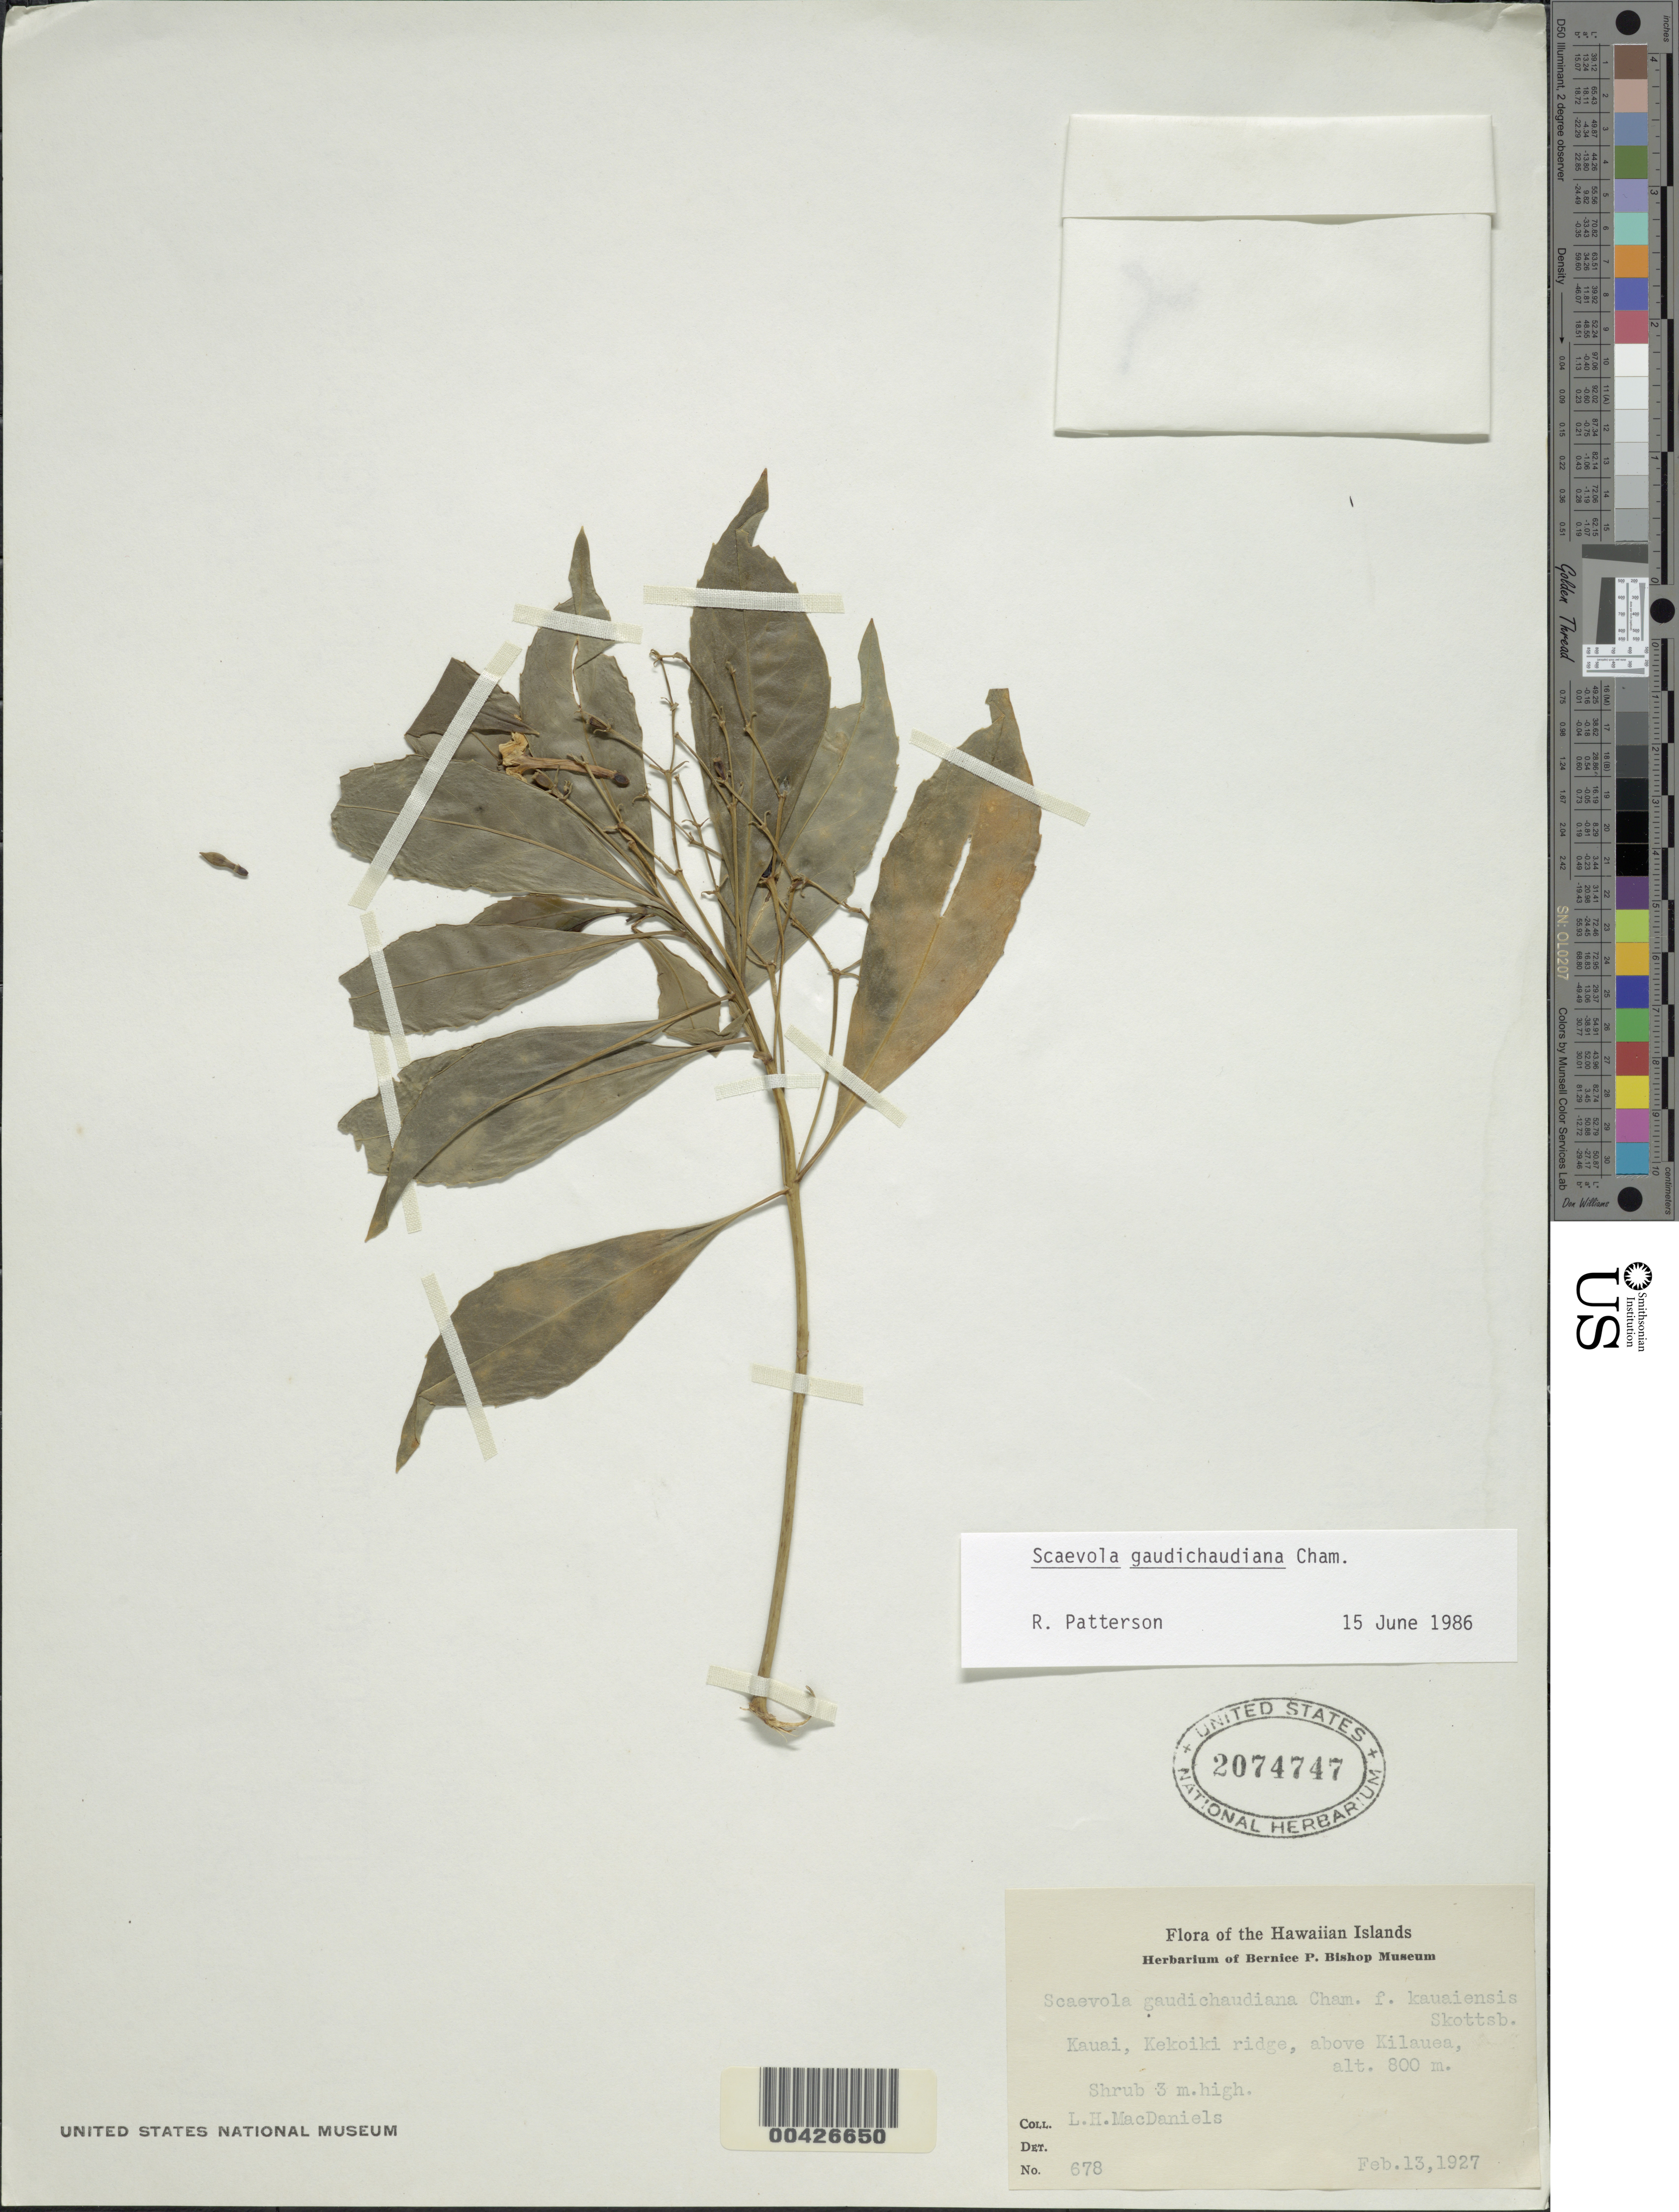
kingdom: Plantae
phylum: Tracheophyta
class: Magnoliopsida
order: Asterales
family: Goodeniaceae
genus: Scaevola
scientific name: Scaevola gaudichaudiana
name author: Cham.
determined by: Patterson, P.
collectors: L. MacDaniels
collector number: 678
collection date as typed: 13 Feb 1927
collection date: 1927-02-13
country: United States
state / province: Hawaii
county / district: Kauai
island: Kaua'i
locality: Kauai, Kekoiki ridge, above Kilauea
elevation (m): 800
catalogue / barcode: US 2074747